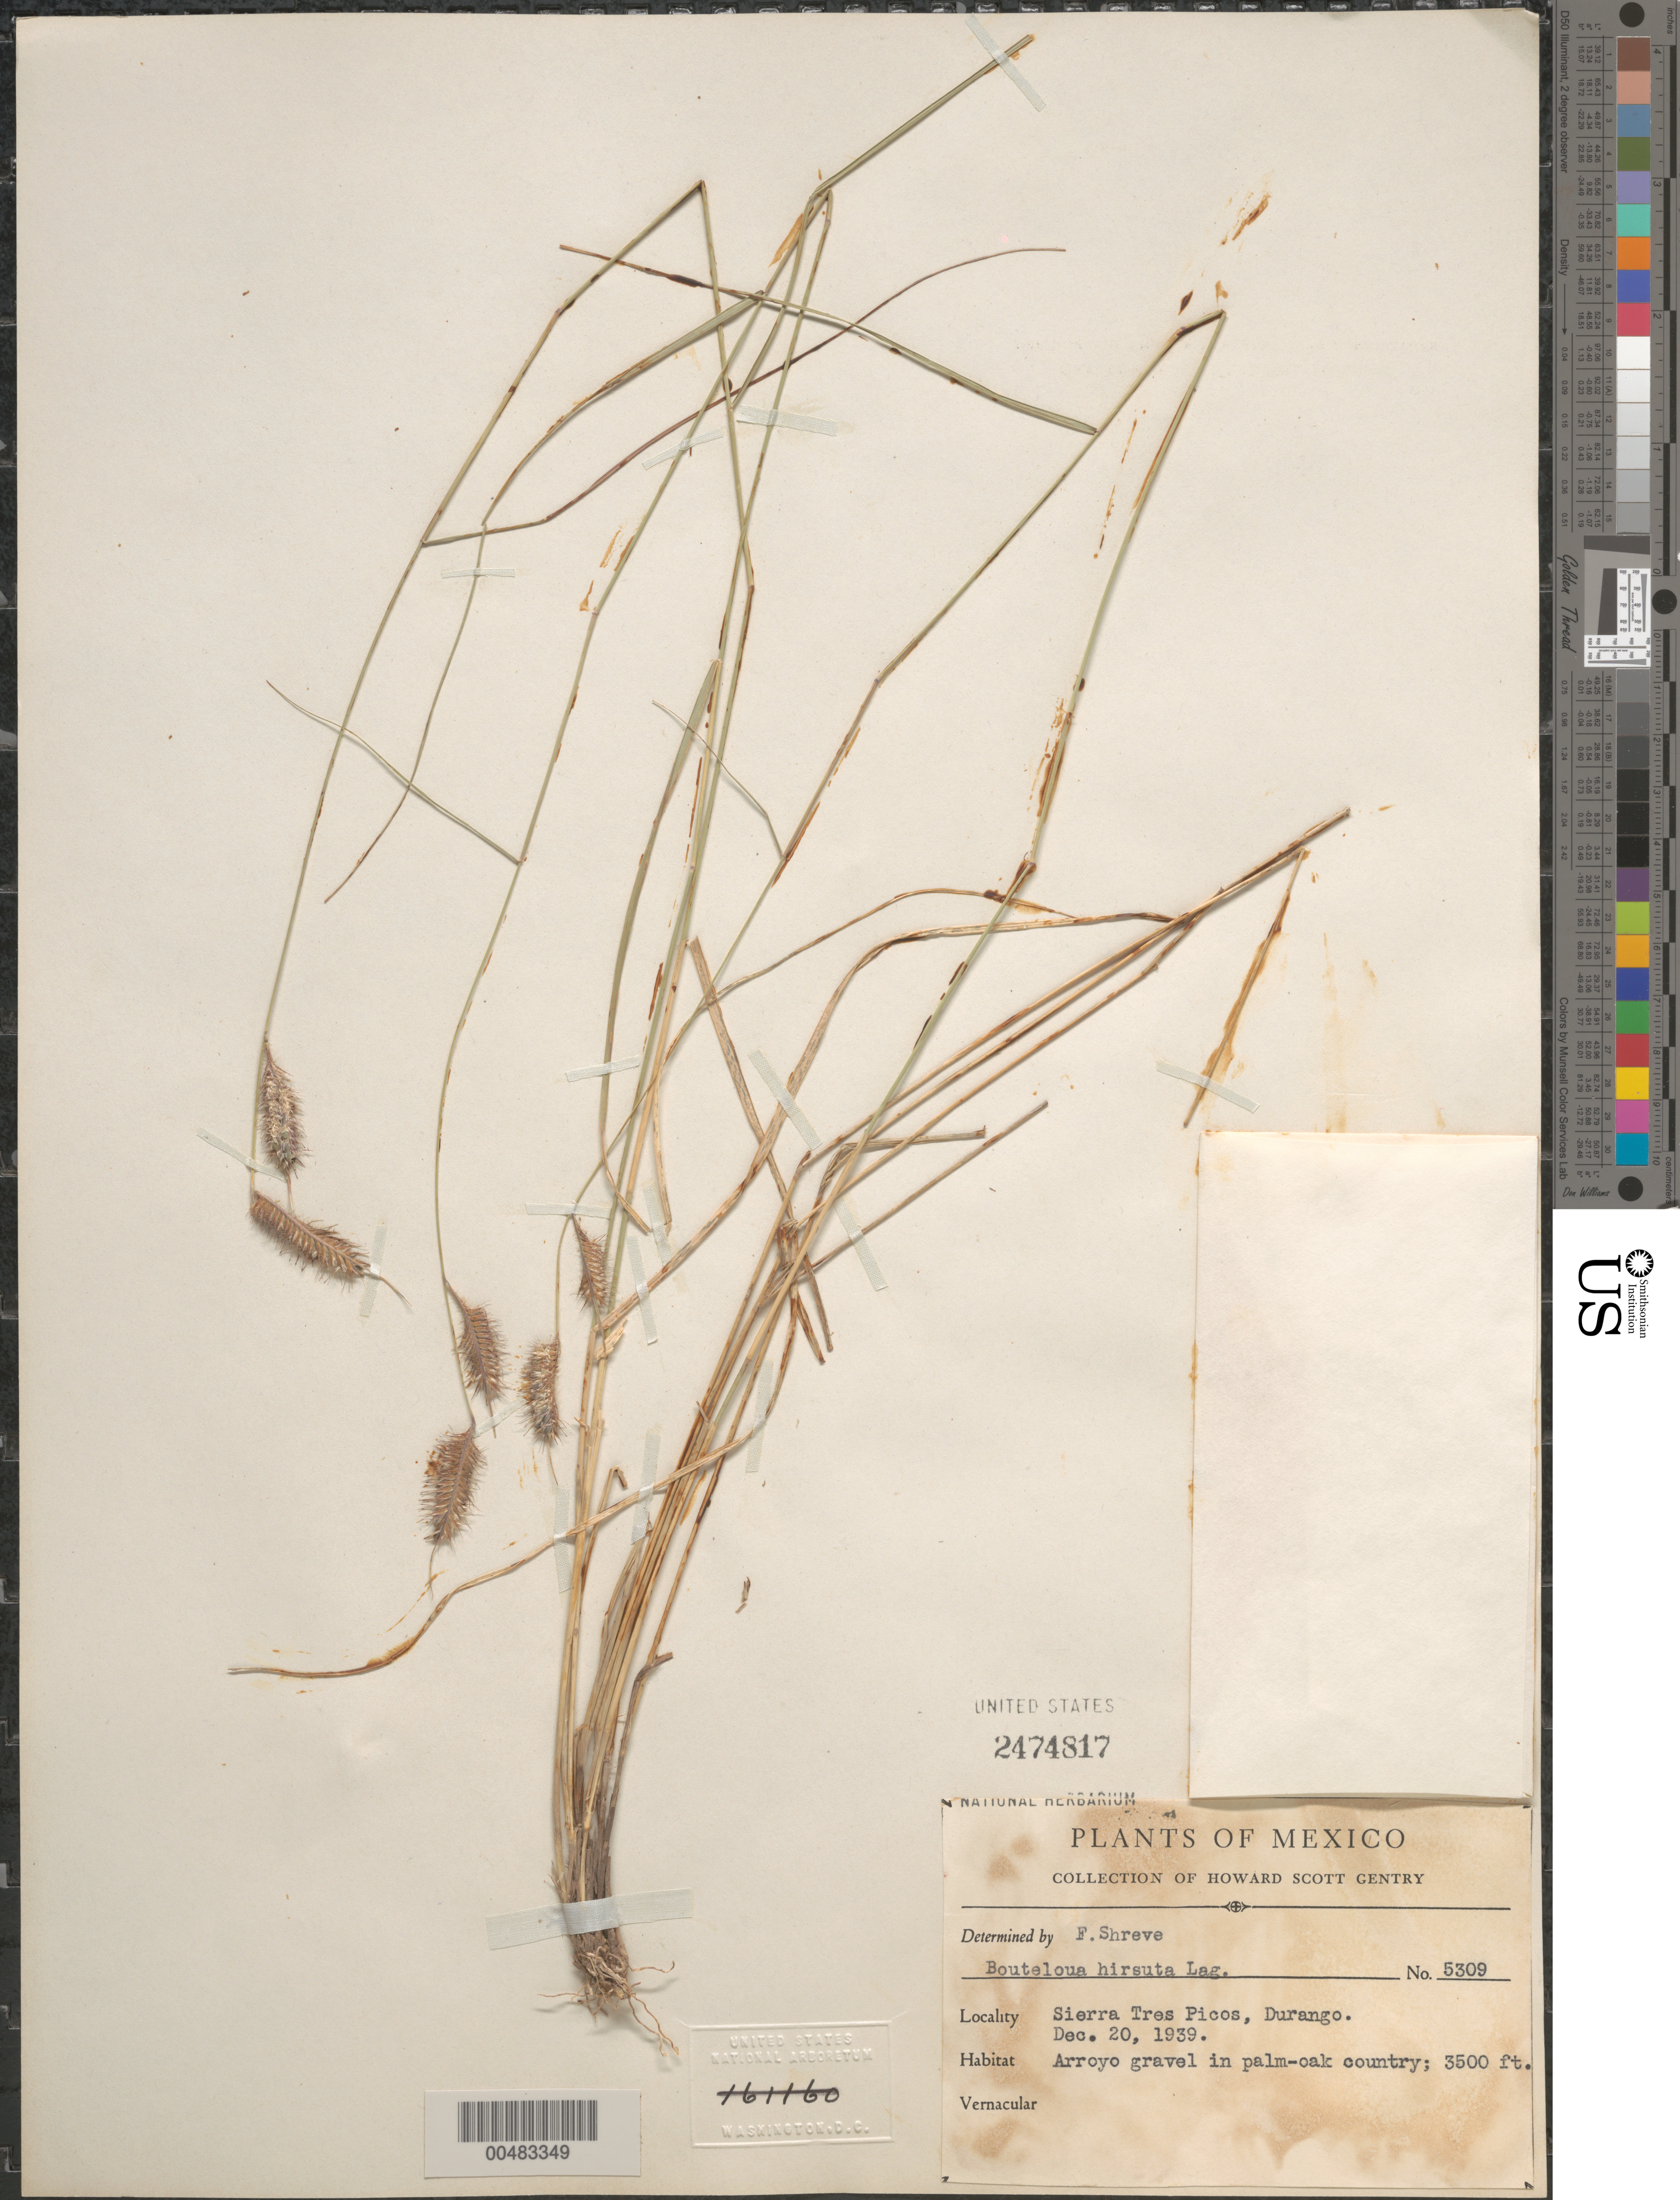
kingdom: Plantae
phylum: Tracheophyta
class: Liliopsida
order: Poales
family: Poaceae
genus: Bouteloua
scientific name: Bouteloua hirsuta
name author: Lag.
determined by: Shreve, F.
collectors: H. S. Gentry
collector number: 5309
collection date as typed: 20 Dec 1939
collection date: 1939-12-20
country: Mexico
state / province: Durango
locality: Durango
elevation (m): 1067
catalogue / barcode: US 2474817